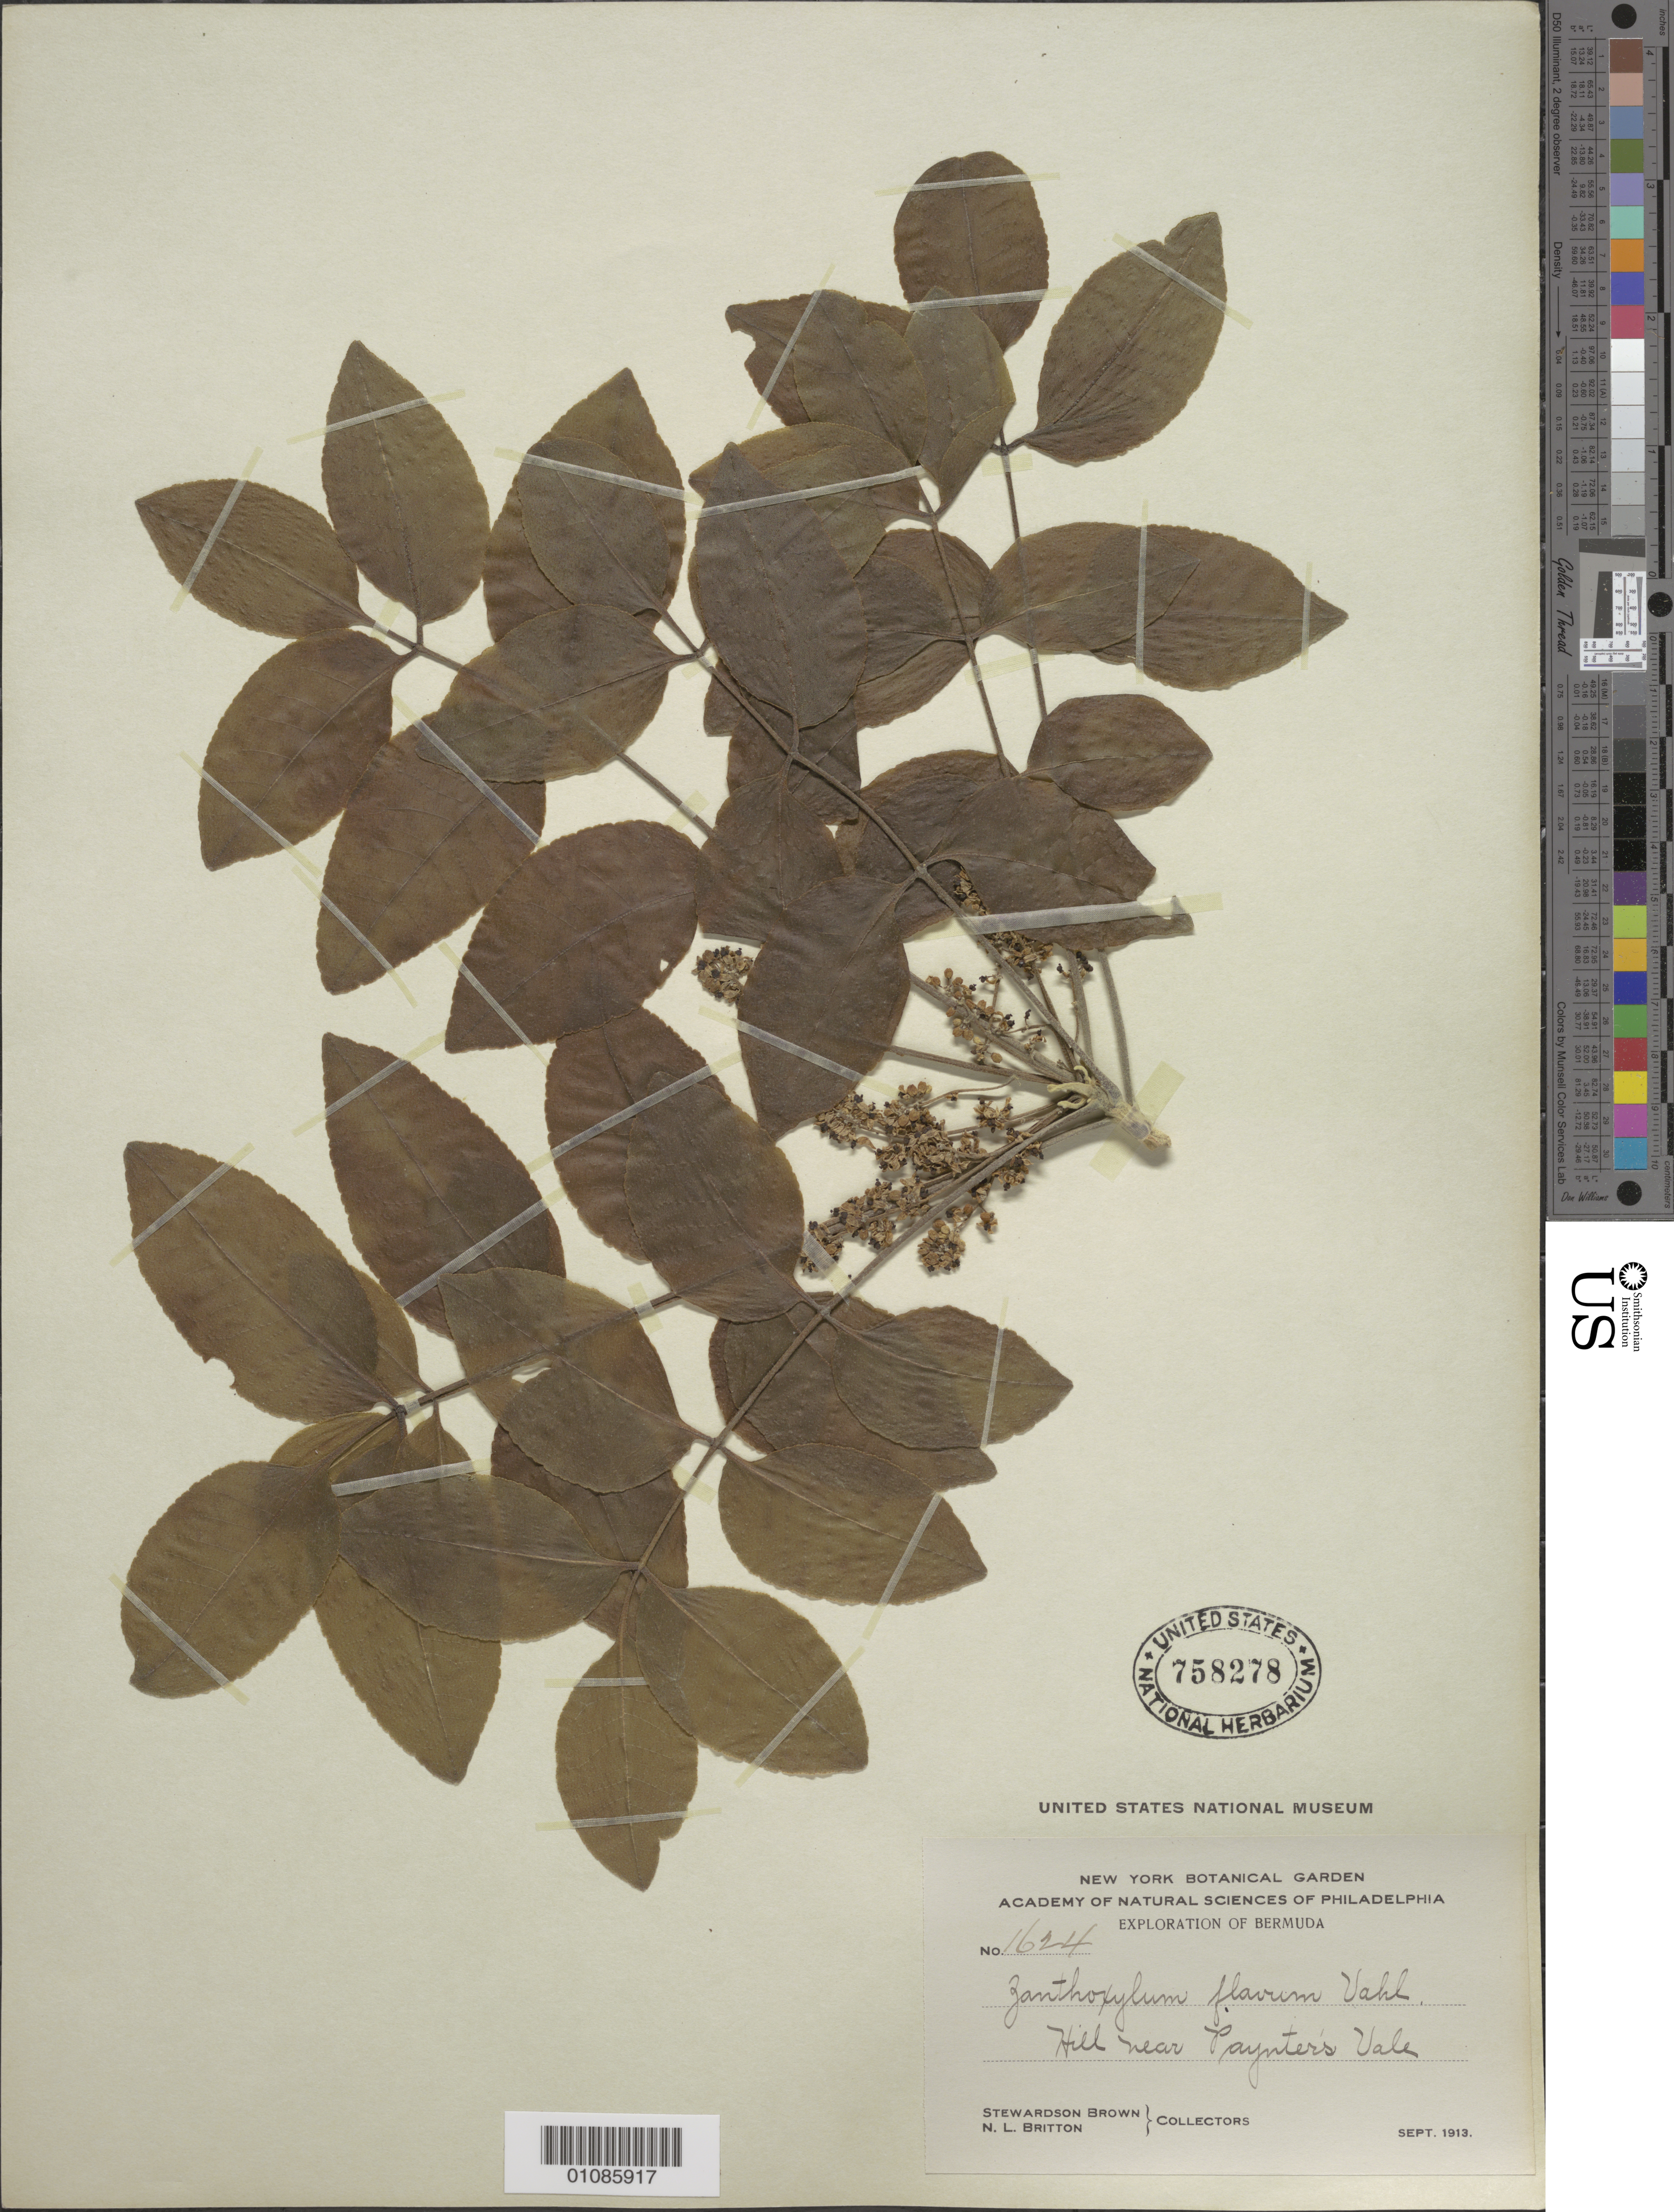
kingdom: Plantae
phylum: Tracheophyta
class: Magnoliopsida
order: Sapindales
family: Rutaceae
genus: Zanthoxylum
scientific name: Zanthoxylum flavum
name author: Vahl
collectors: N. Britton & S. Brown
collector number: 1624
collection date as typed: Sep 1913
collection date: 1913-09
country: Bermuda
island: Bermuda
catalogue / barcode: US 758278